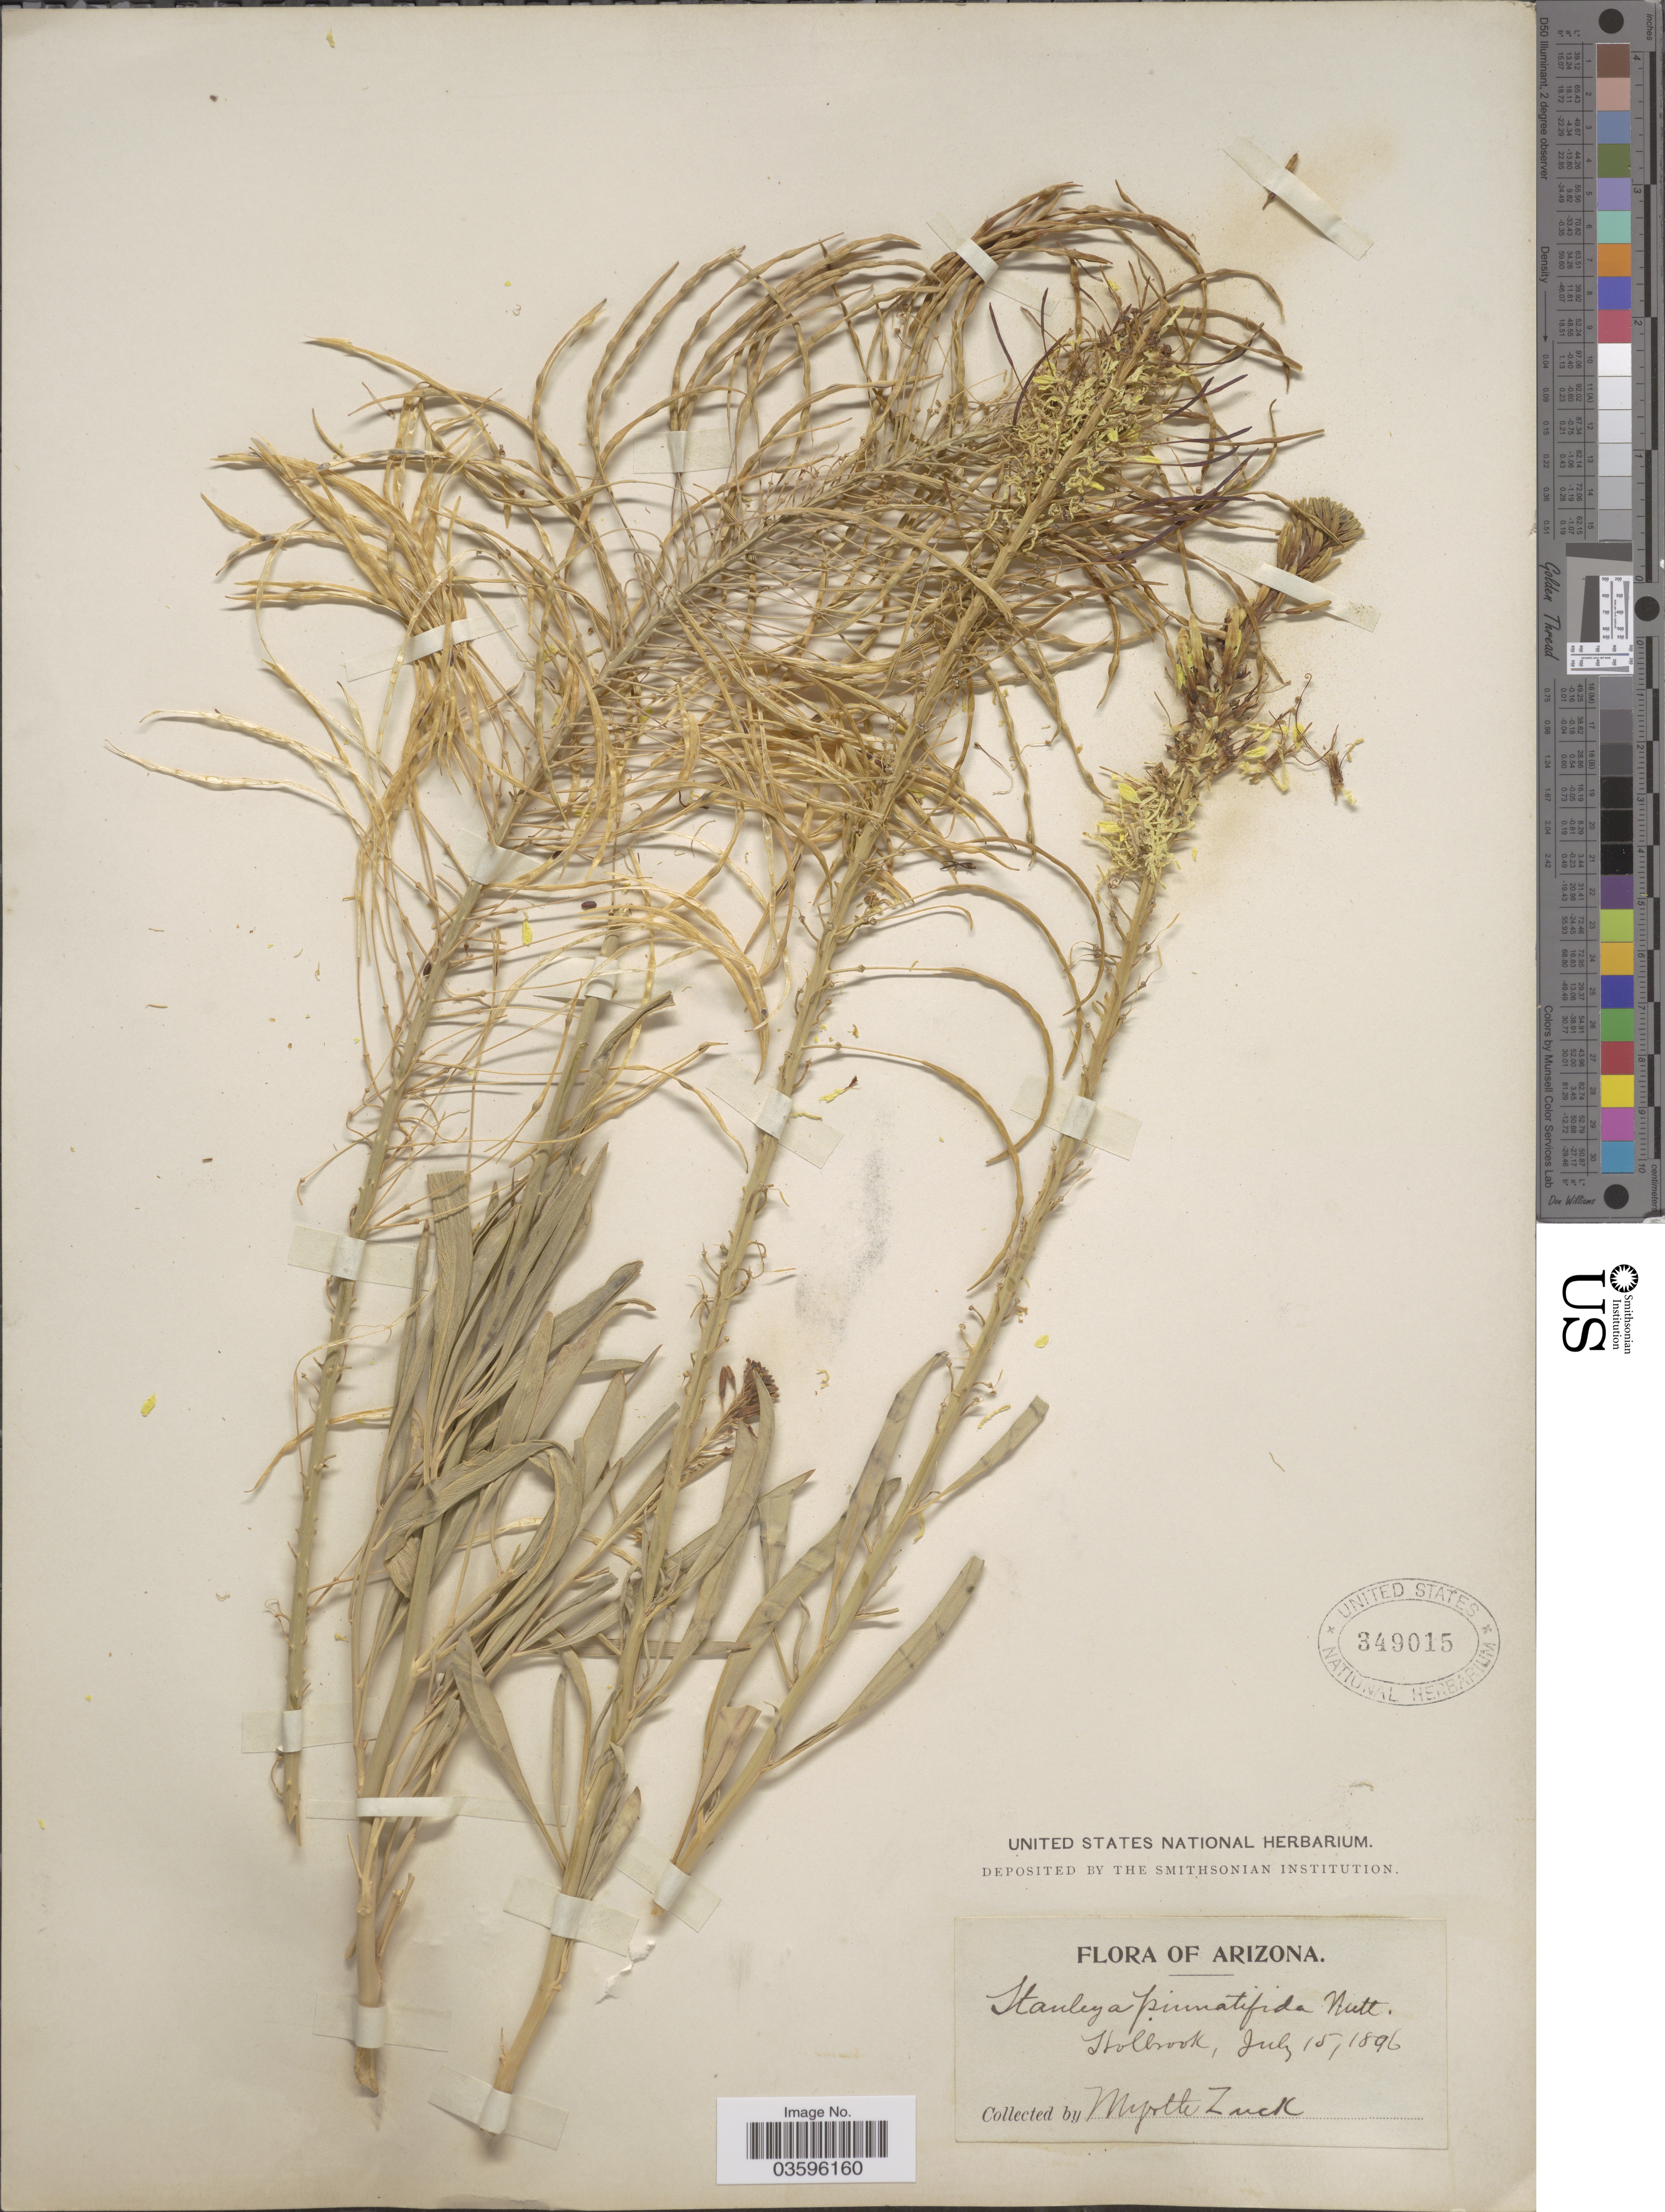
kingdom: Plantae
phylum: Tracheophyta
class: Magnoliopsida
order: Brassicales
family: Brassicaceae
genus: Stanleya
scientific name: Stanleya pinnata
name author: (Pursh) Britton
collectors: M. Zuck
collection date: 1896-07-15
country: United States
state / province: Arizona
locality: Holbrook.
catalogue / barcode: US 349015